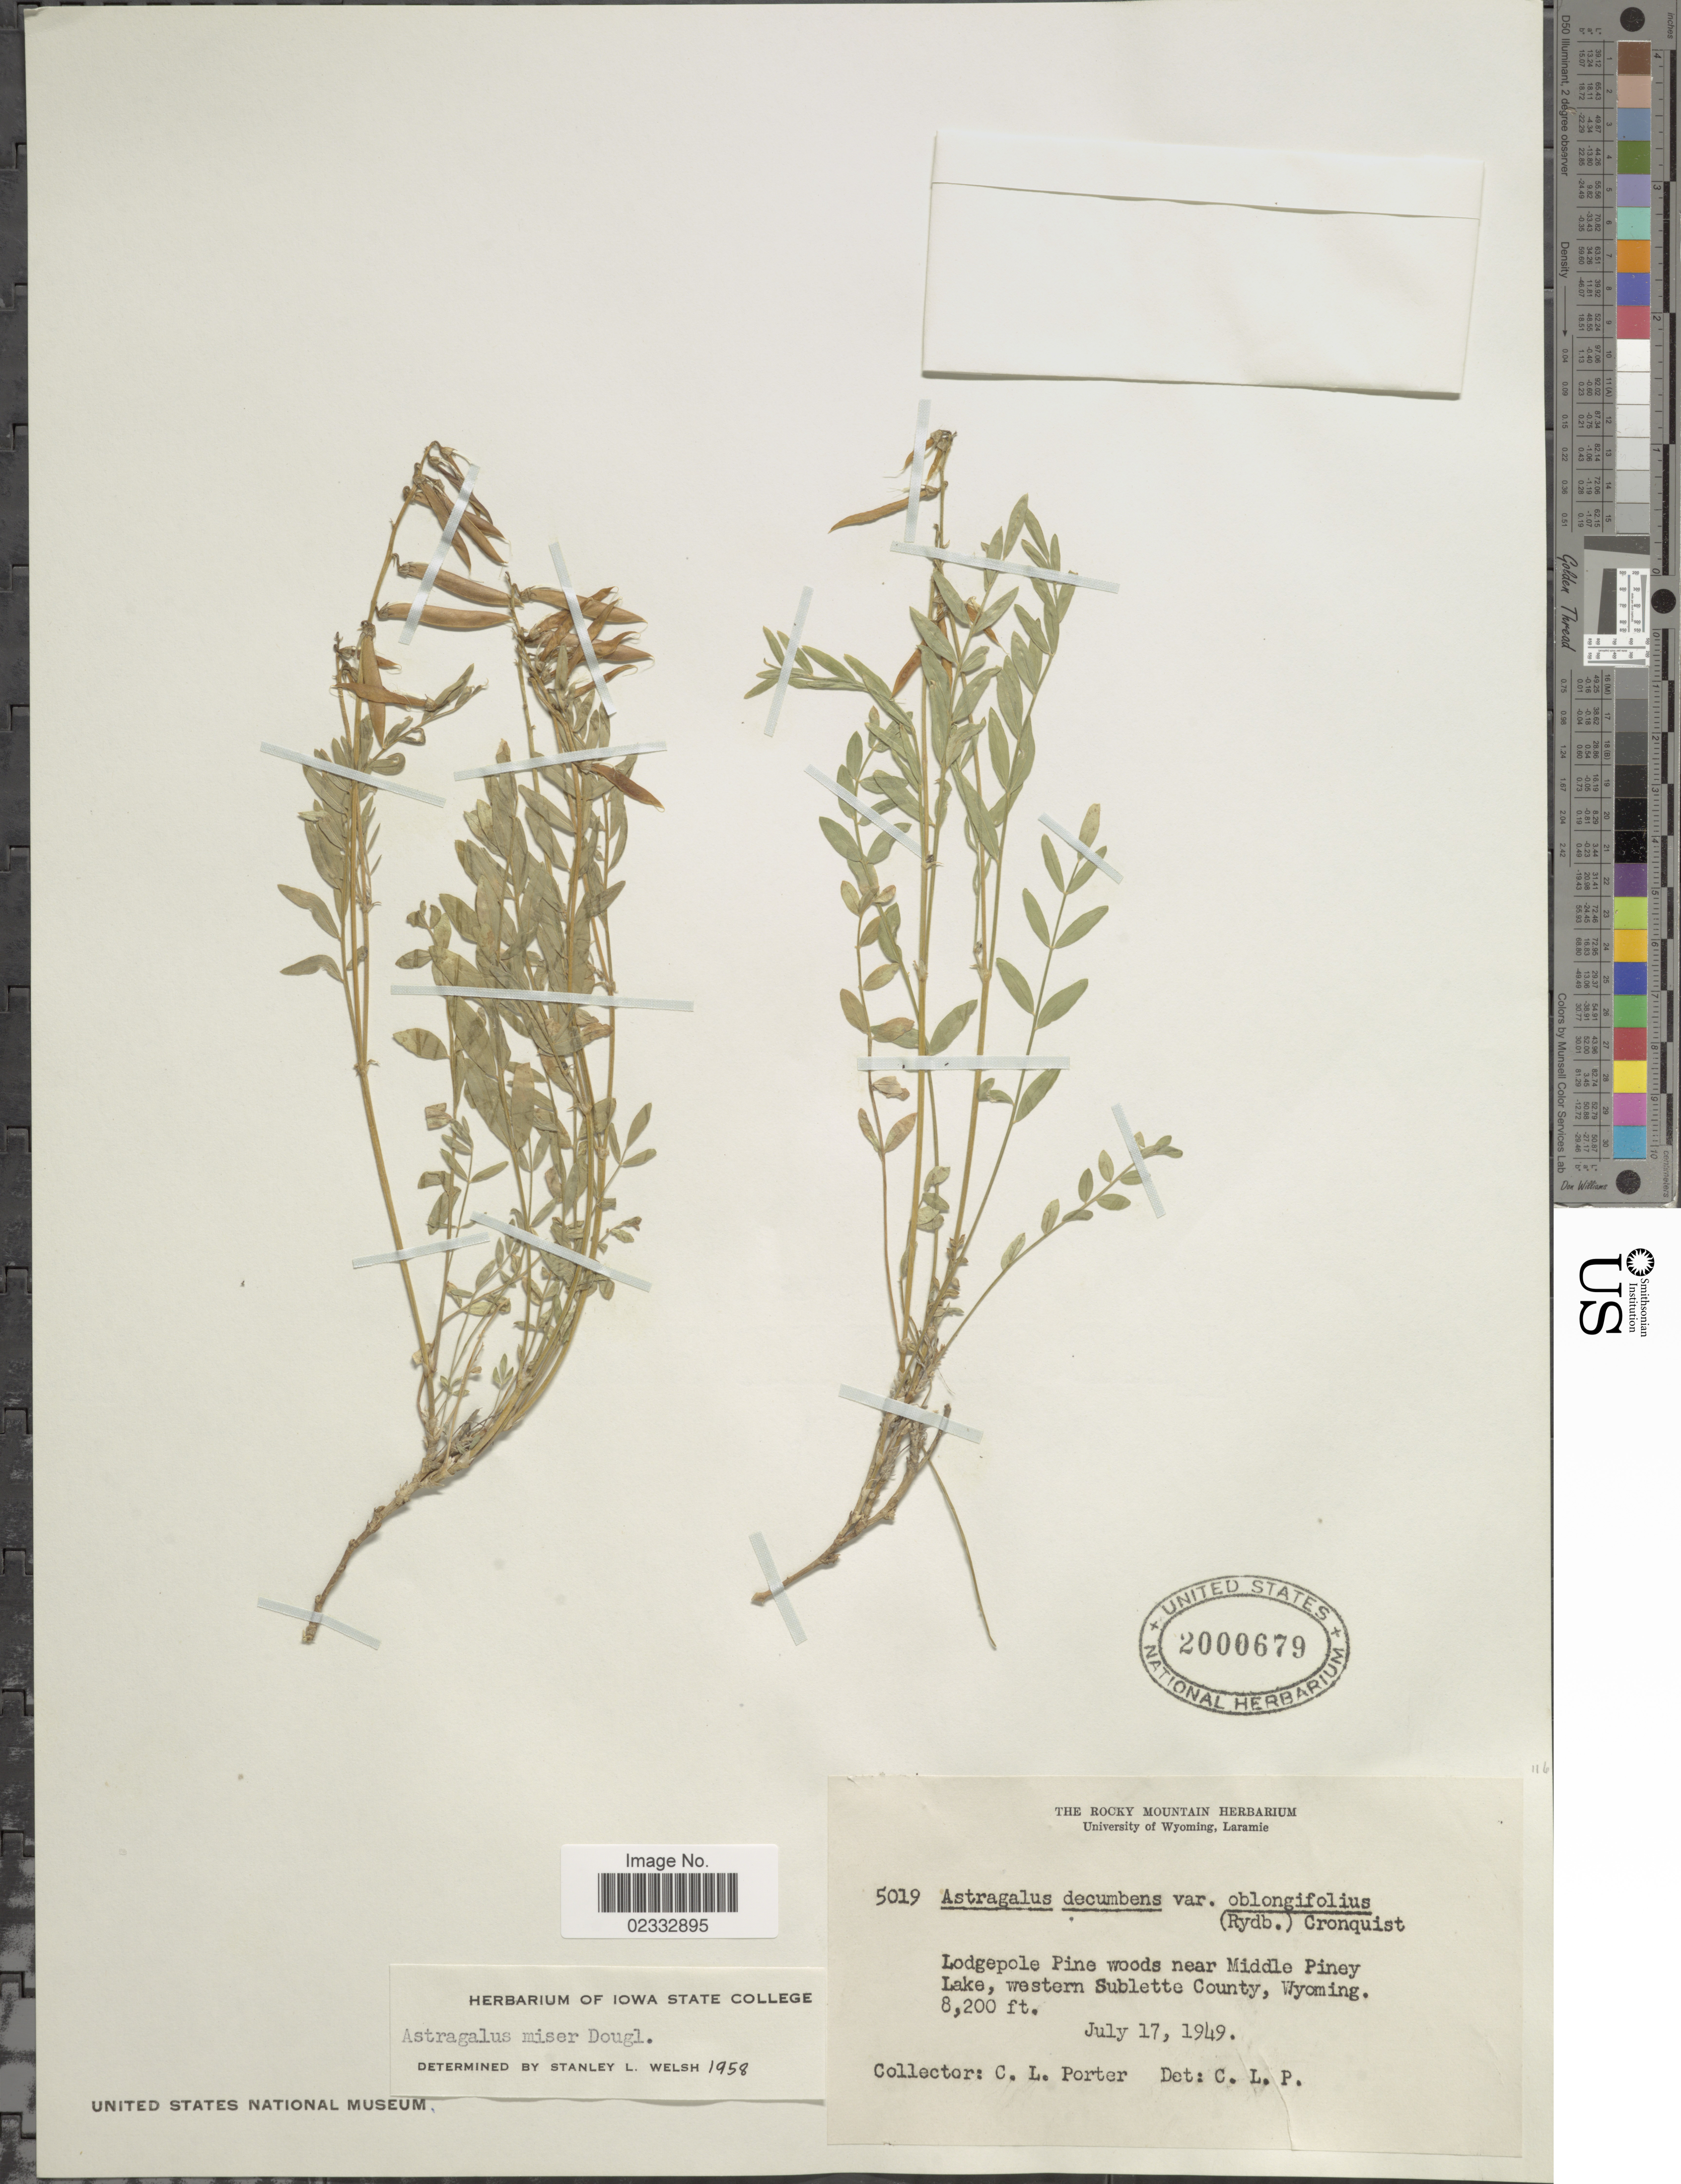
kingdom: Plantae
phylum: Tracheophyta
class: Magnoliopsida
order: Fabales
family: Fabaceae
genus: Astragalus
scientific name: Astragalus miser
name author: Douglas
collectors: C. L. Porter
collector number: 5019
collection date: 1949-07-17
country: United States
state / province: Wyoming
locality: Near Middle Piney Lake, western Sublette County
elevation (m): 2499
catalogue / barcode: US 2000679